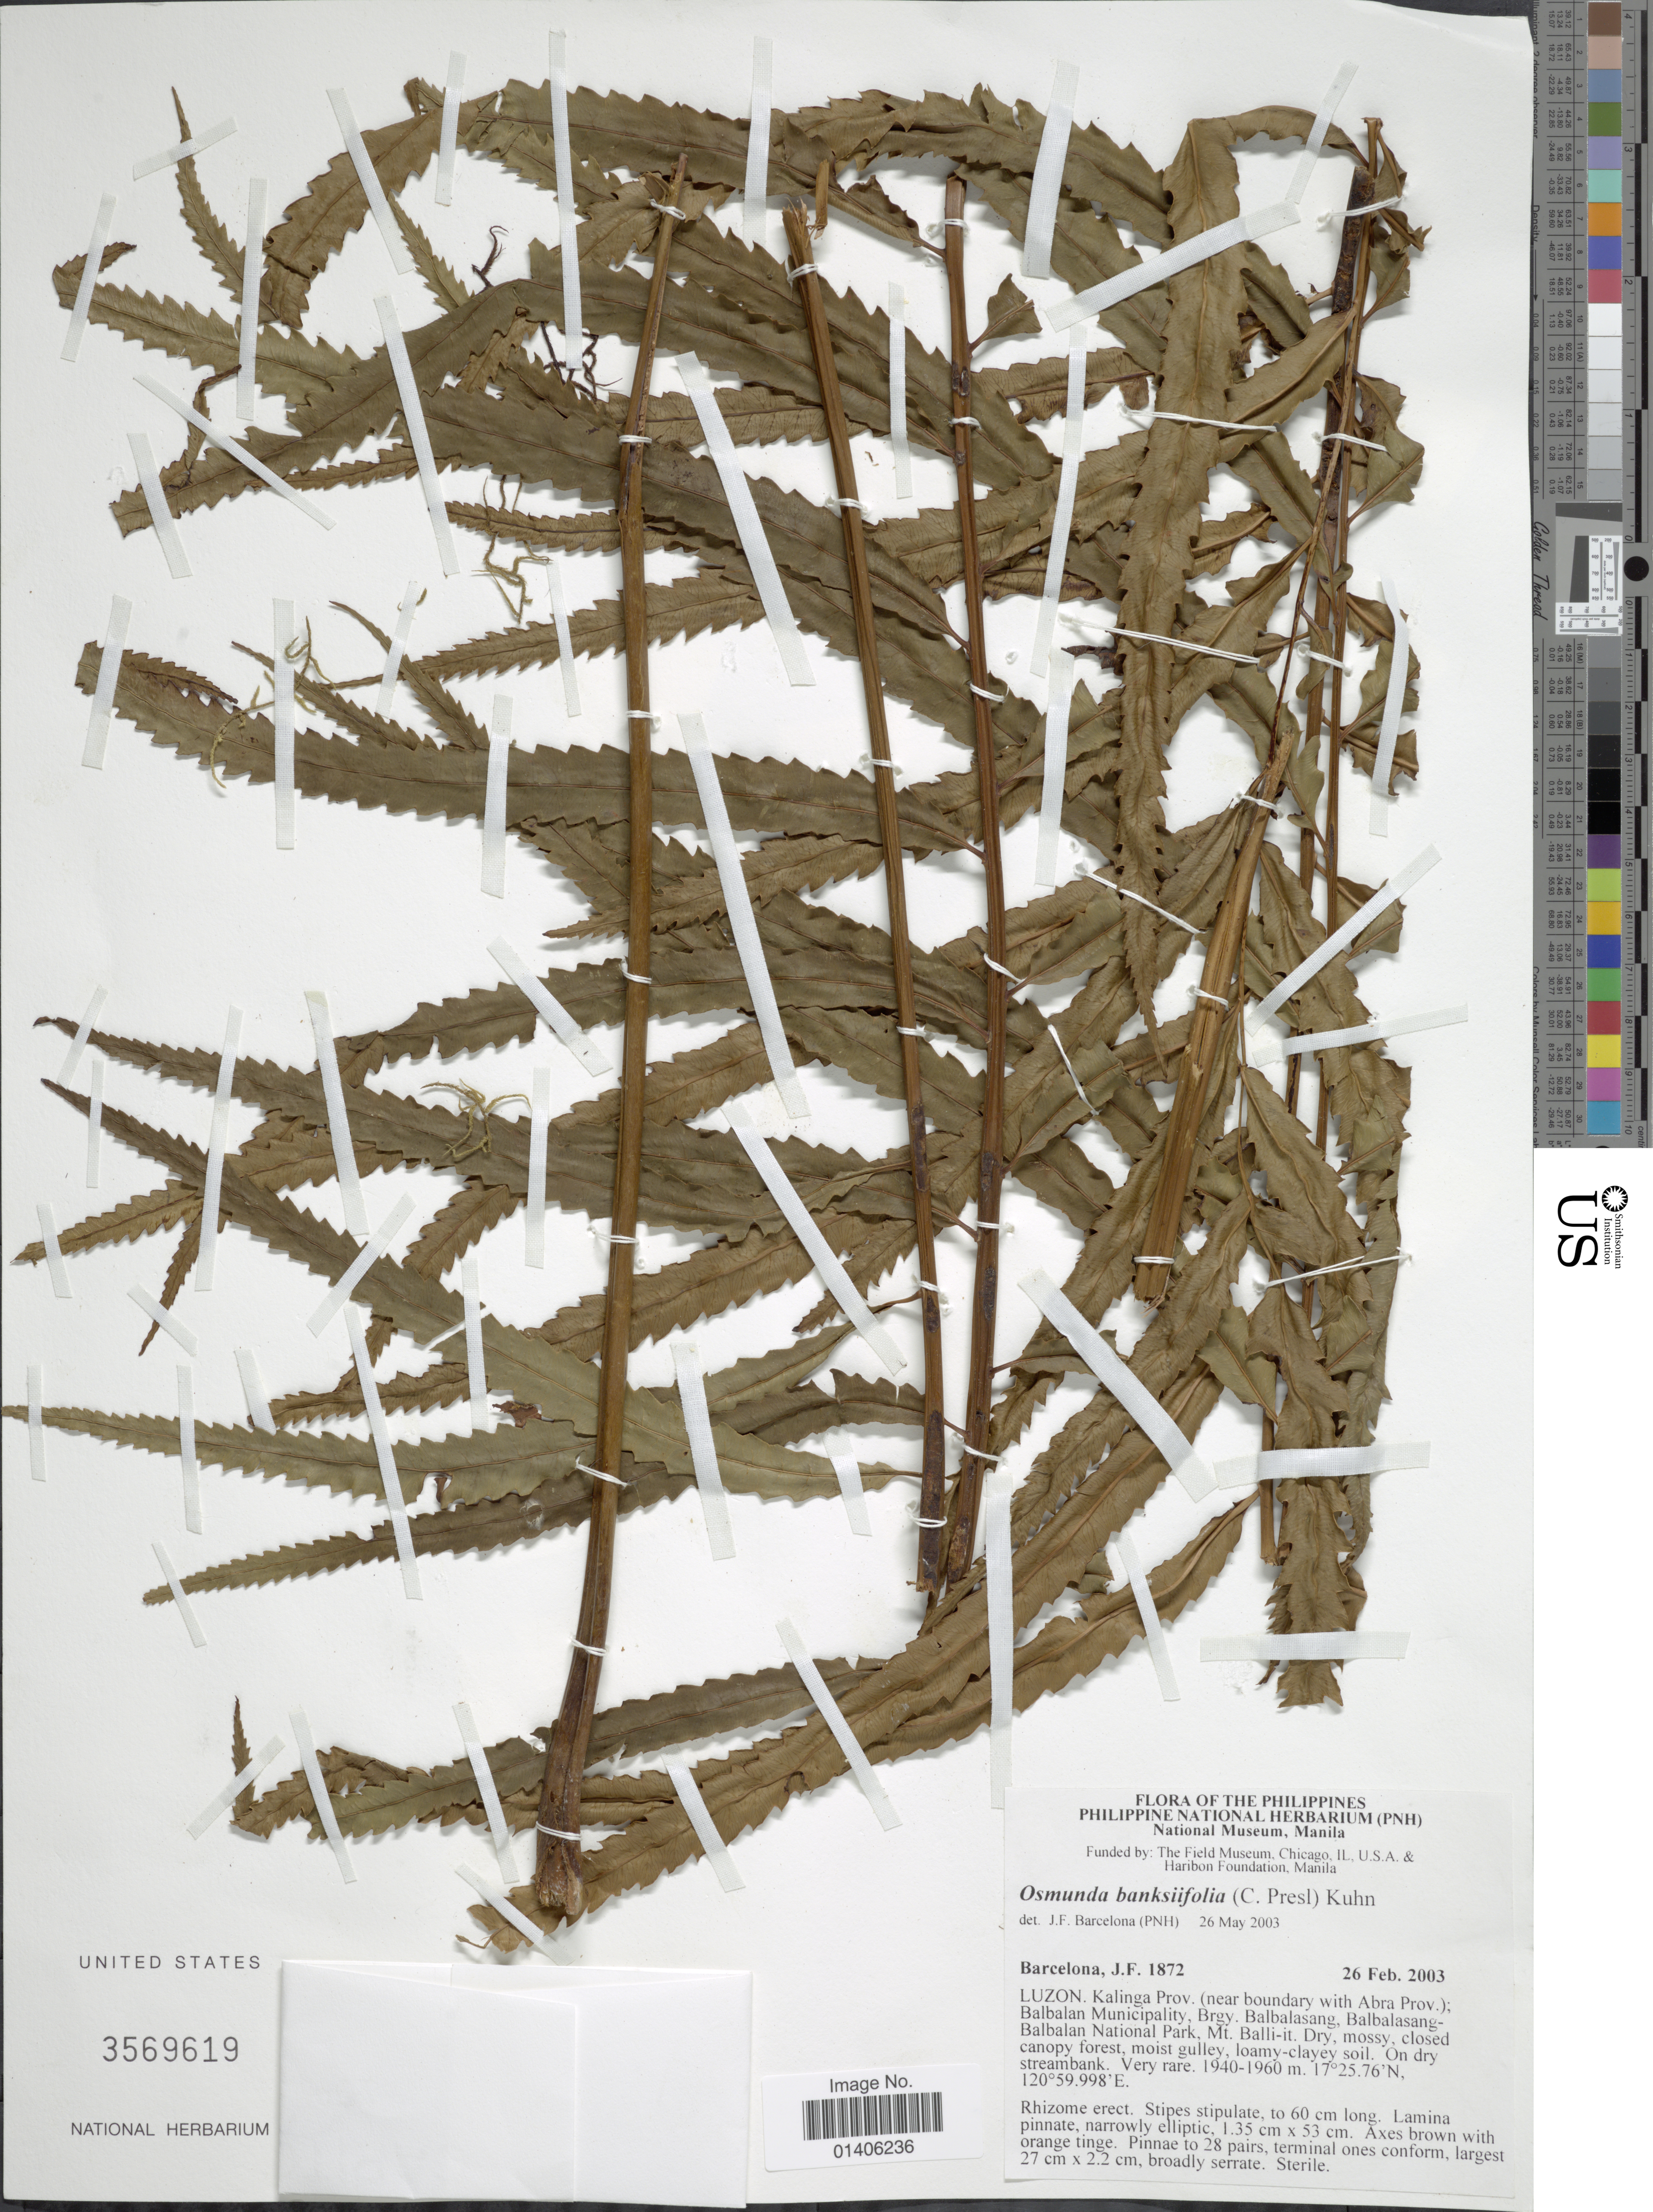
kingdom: Plantae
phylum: Tracheophyta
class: Polypodiopsida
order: Osmundales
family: Osmundaceae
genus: Osmunda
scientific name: Osmunda banksiifolia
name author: (C. Presl) Kuhn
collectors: J. F. Barcelona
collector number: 1872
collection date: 2003-02-26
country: Philippines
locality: Luzon, kalinga Prov. (near oundary with Abra Prov.); Balbalan Municipality, Brgy Balbalasang, Balbalasang-Balbalan National Park, Mt Balli-it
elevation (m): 1940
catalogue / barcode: US 3569619